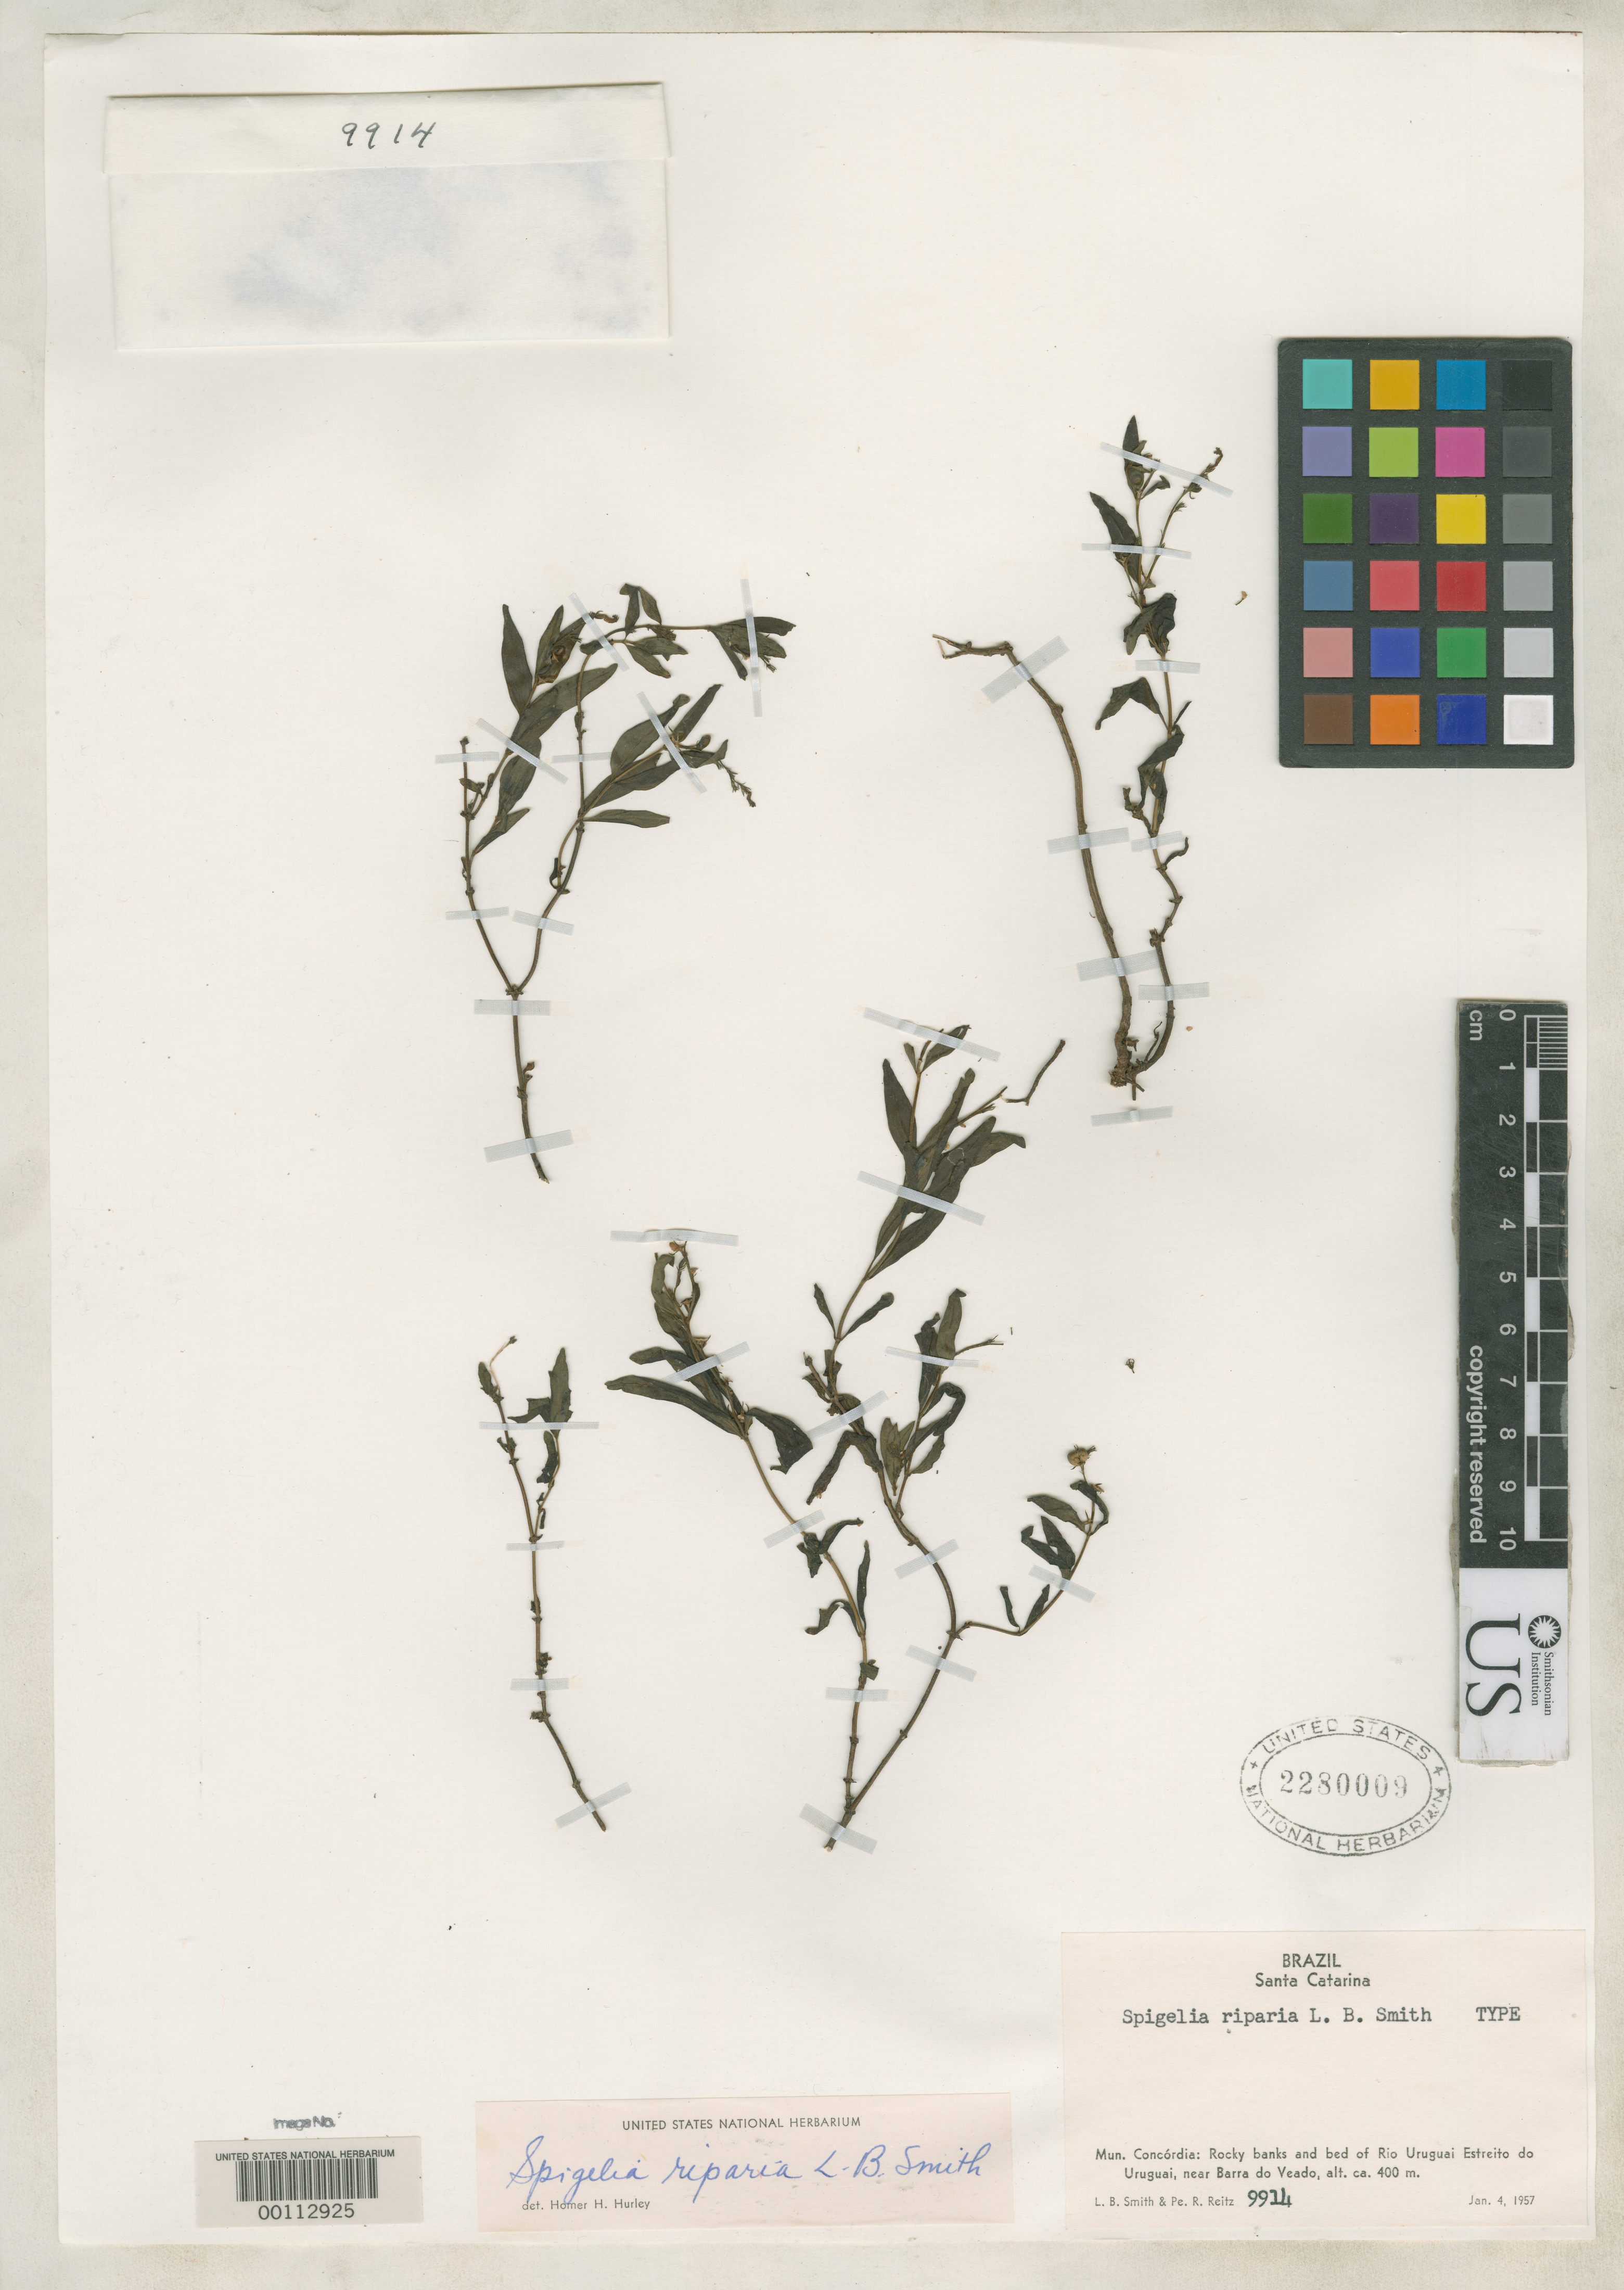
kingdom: Plantae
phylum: Tracheophyta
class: Magnoliopsida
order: Gentianales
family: Loganiaceae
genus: Spigelia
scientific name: Spigelia riparia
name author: L.B. Sm.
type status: Holotype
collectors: L. Smith & R. Reitz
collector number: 9914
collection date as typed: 04 Jan 1957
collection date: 1957-01-04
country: Brazil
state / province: Santa Catarina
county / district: Concórdia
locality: Rio Uruguai Estreito Douruguai, near Barra do Veado.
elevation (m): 400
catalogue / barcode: US 2280009